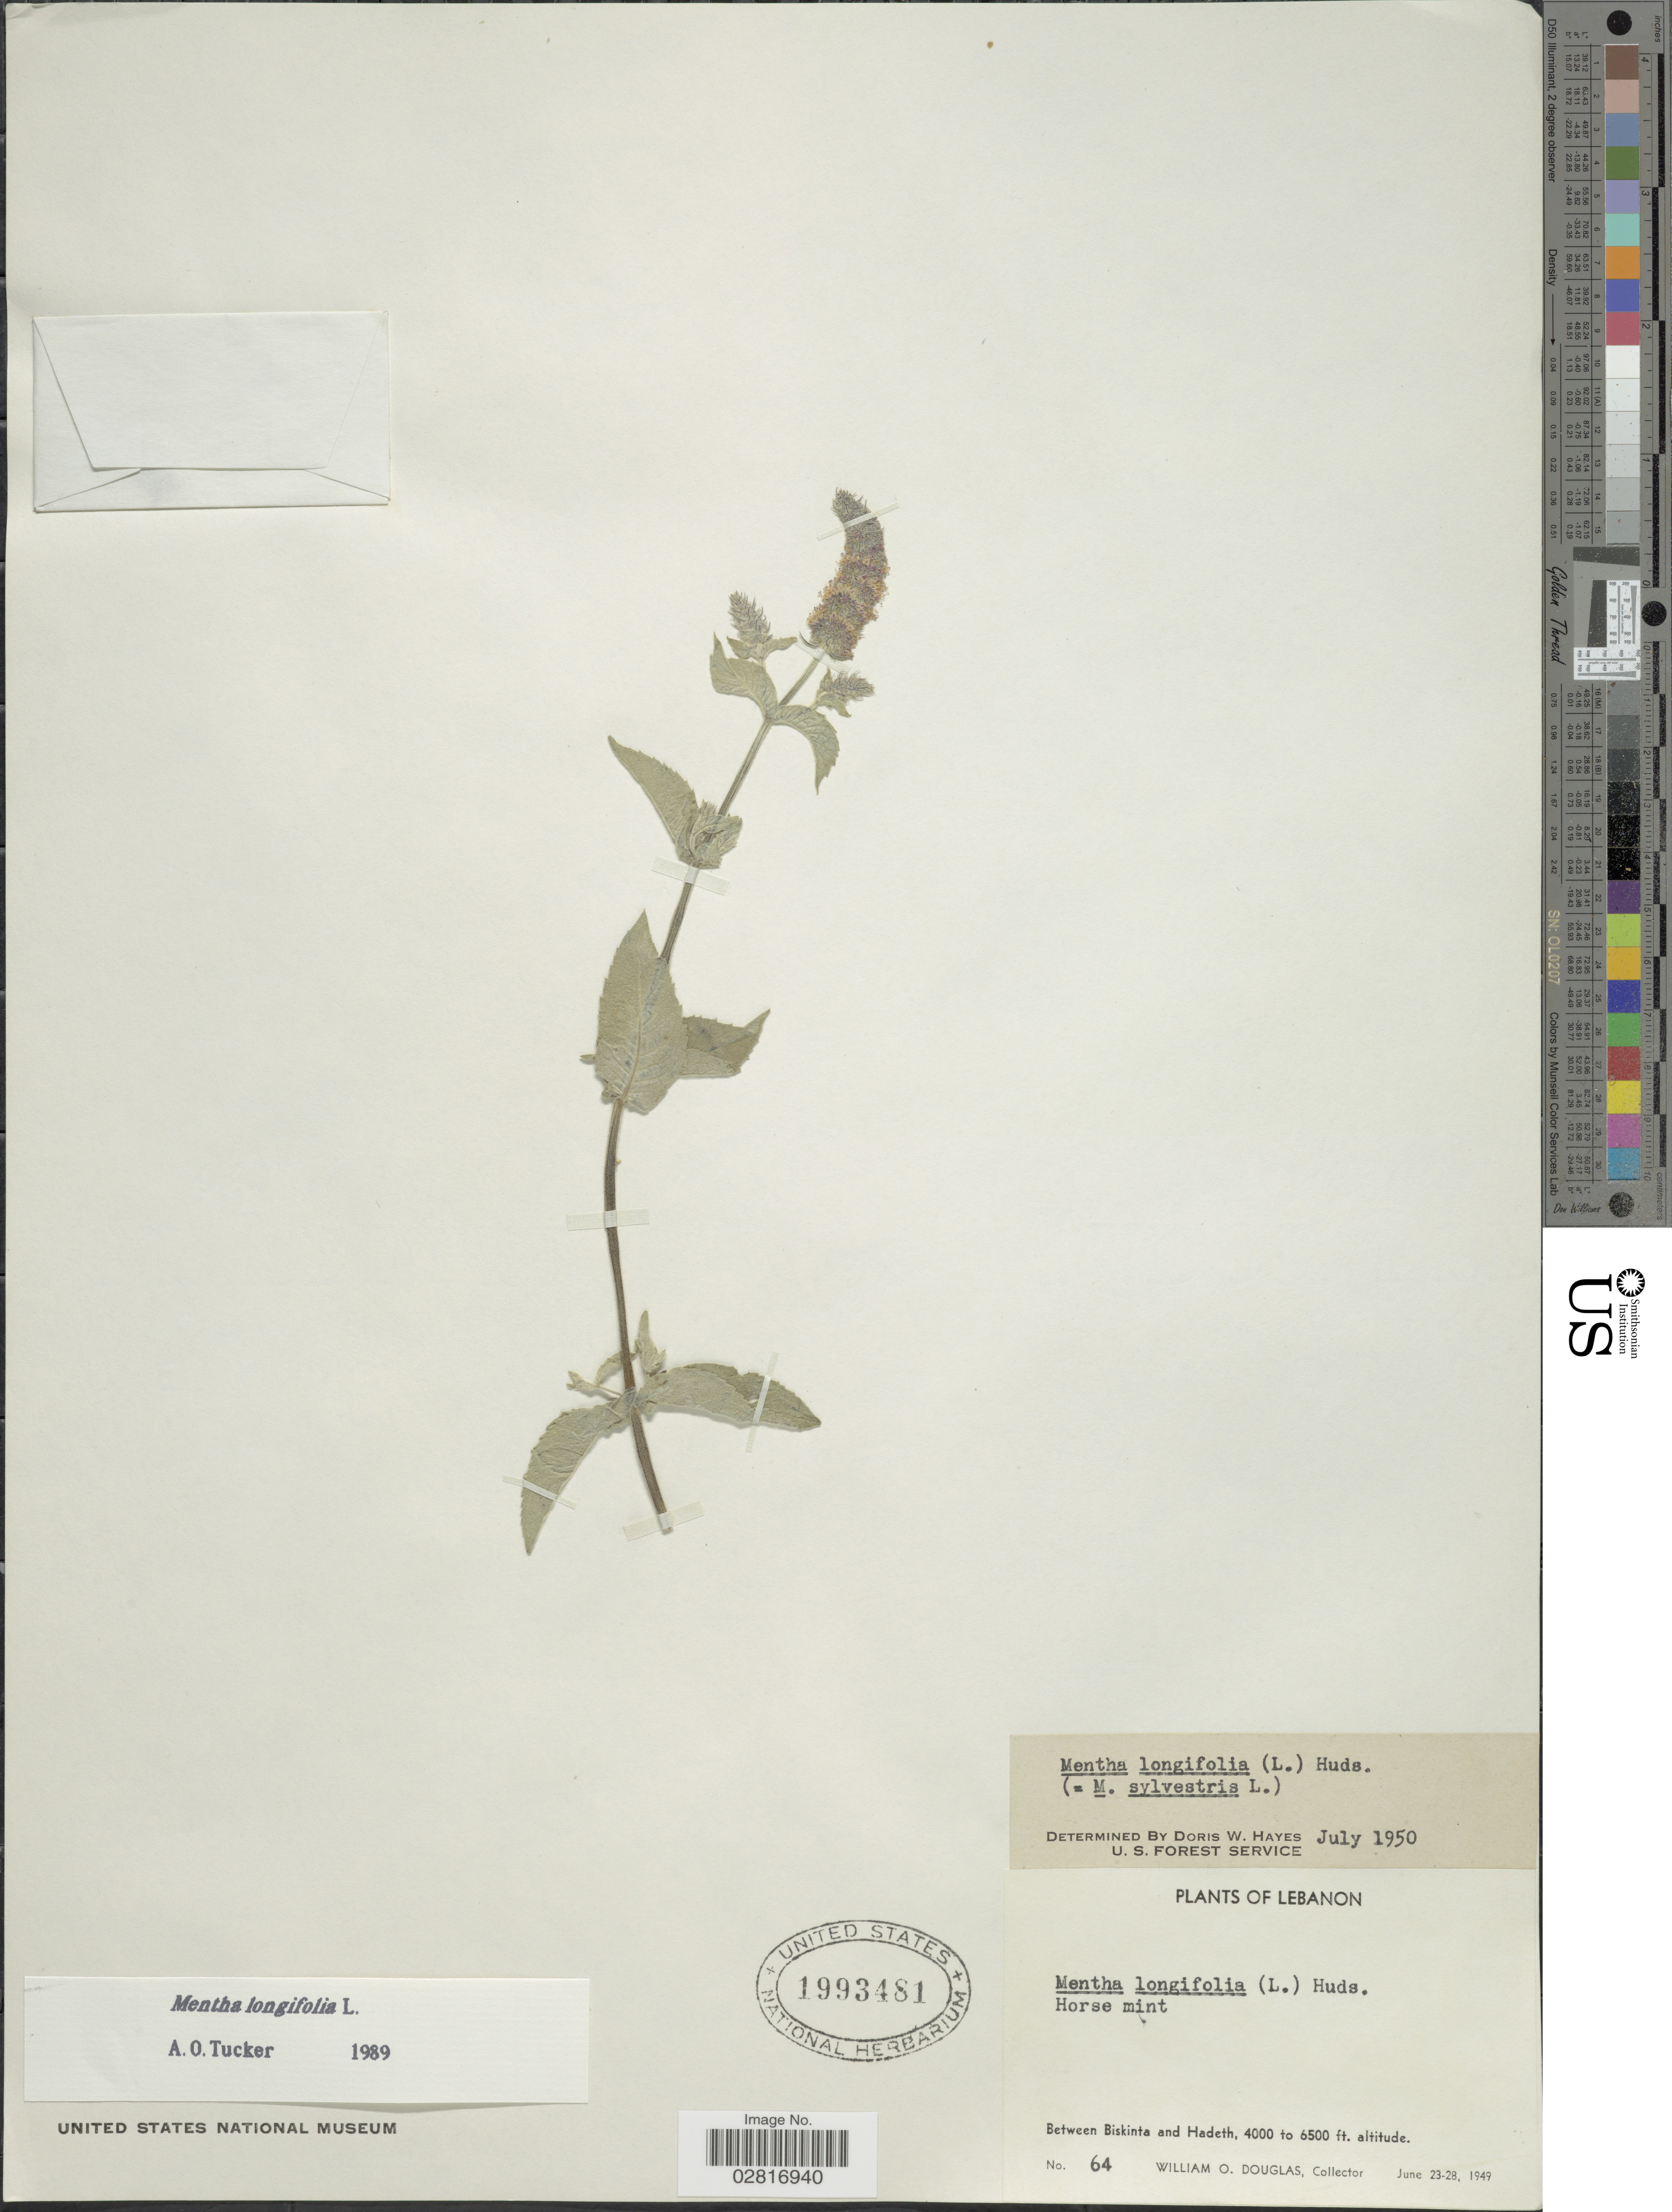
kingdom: Plantae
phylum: Tracheophyta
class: Magnoliopsida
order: Lamiales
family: Lamiaceae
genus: Mentha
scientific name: Mentha longifolia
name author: (L.) L.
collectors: W. Douglas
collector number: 64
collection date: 1949-06-23/1949-06-28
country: Lebanon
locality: Between Biskinta and Hadeth.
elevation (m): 1219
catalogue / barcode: US 1993481